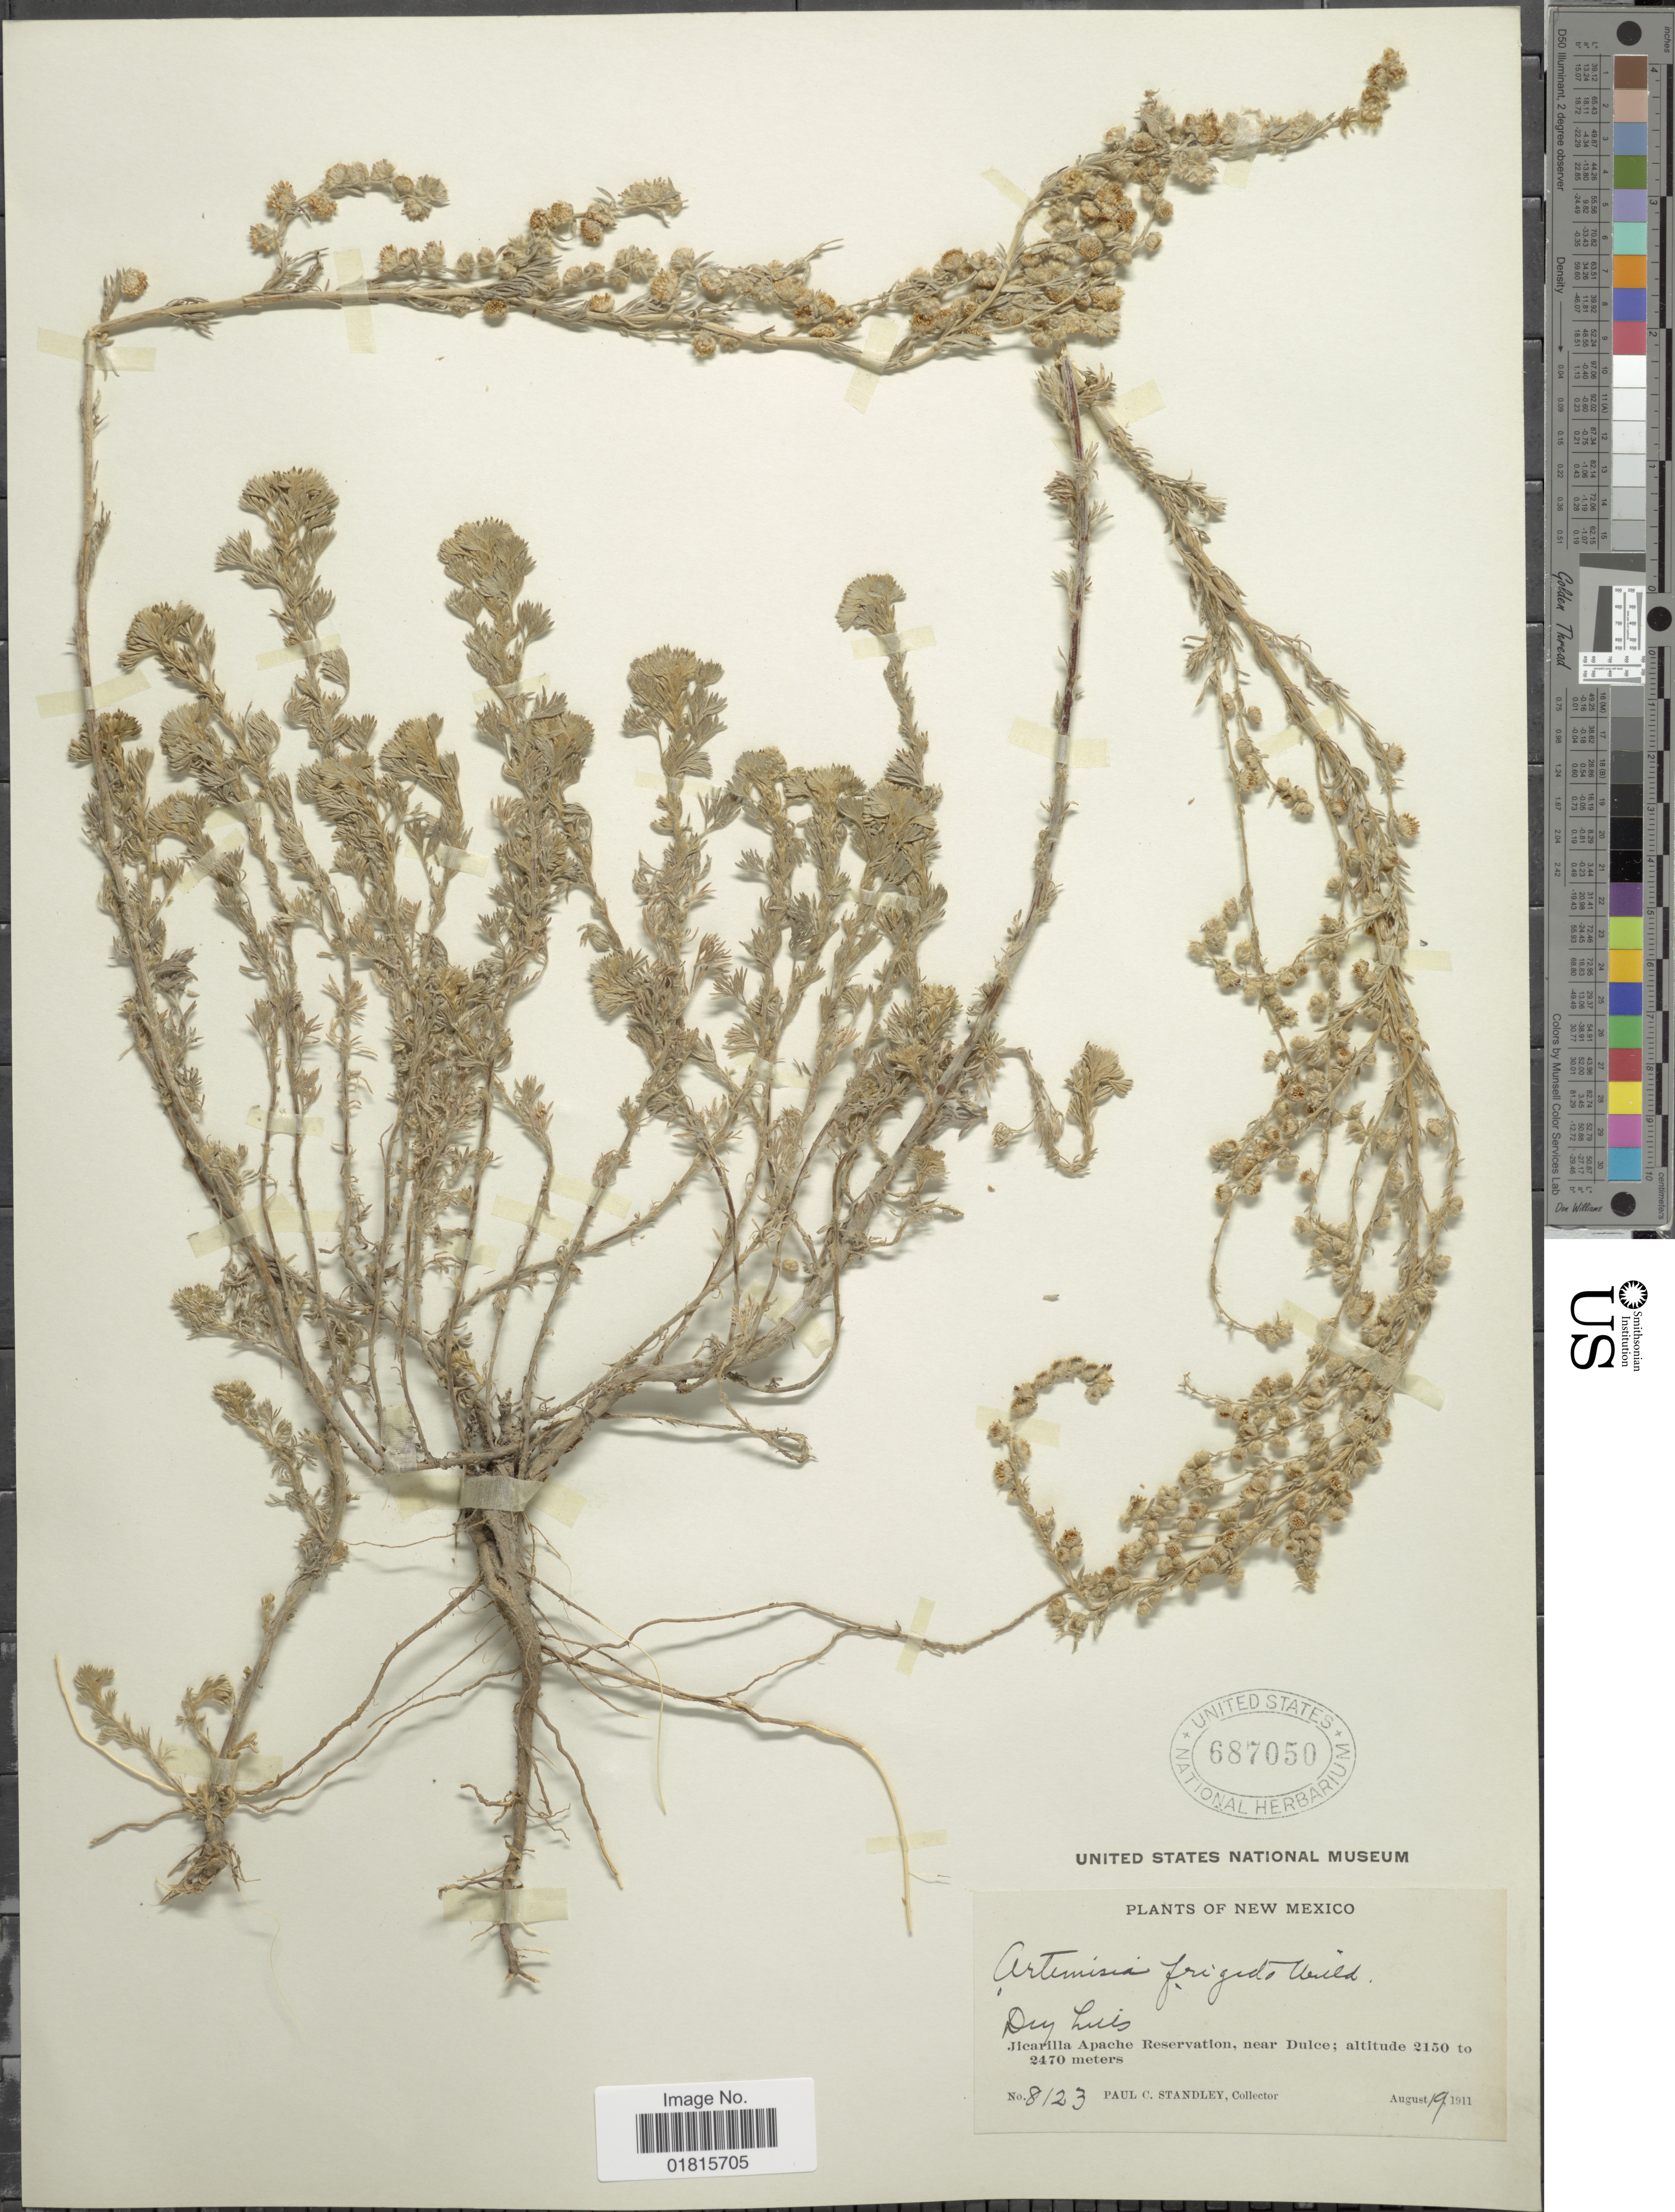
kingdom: Plantae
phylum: Tracheophyta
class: Magnoliopsida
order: Asterales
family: Asteraceae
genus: Artemisia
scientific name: Artemisia frigida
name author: Willd.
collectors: P. C. Standley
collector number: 8123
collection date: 1911-08-19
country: United States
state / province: New Mexico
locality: Jicarilla Apache Reservation, near Dulce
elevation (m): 2150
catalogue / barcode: US 687050